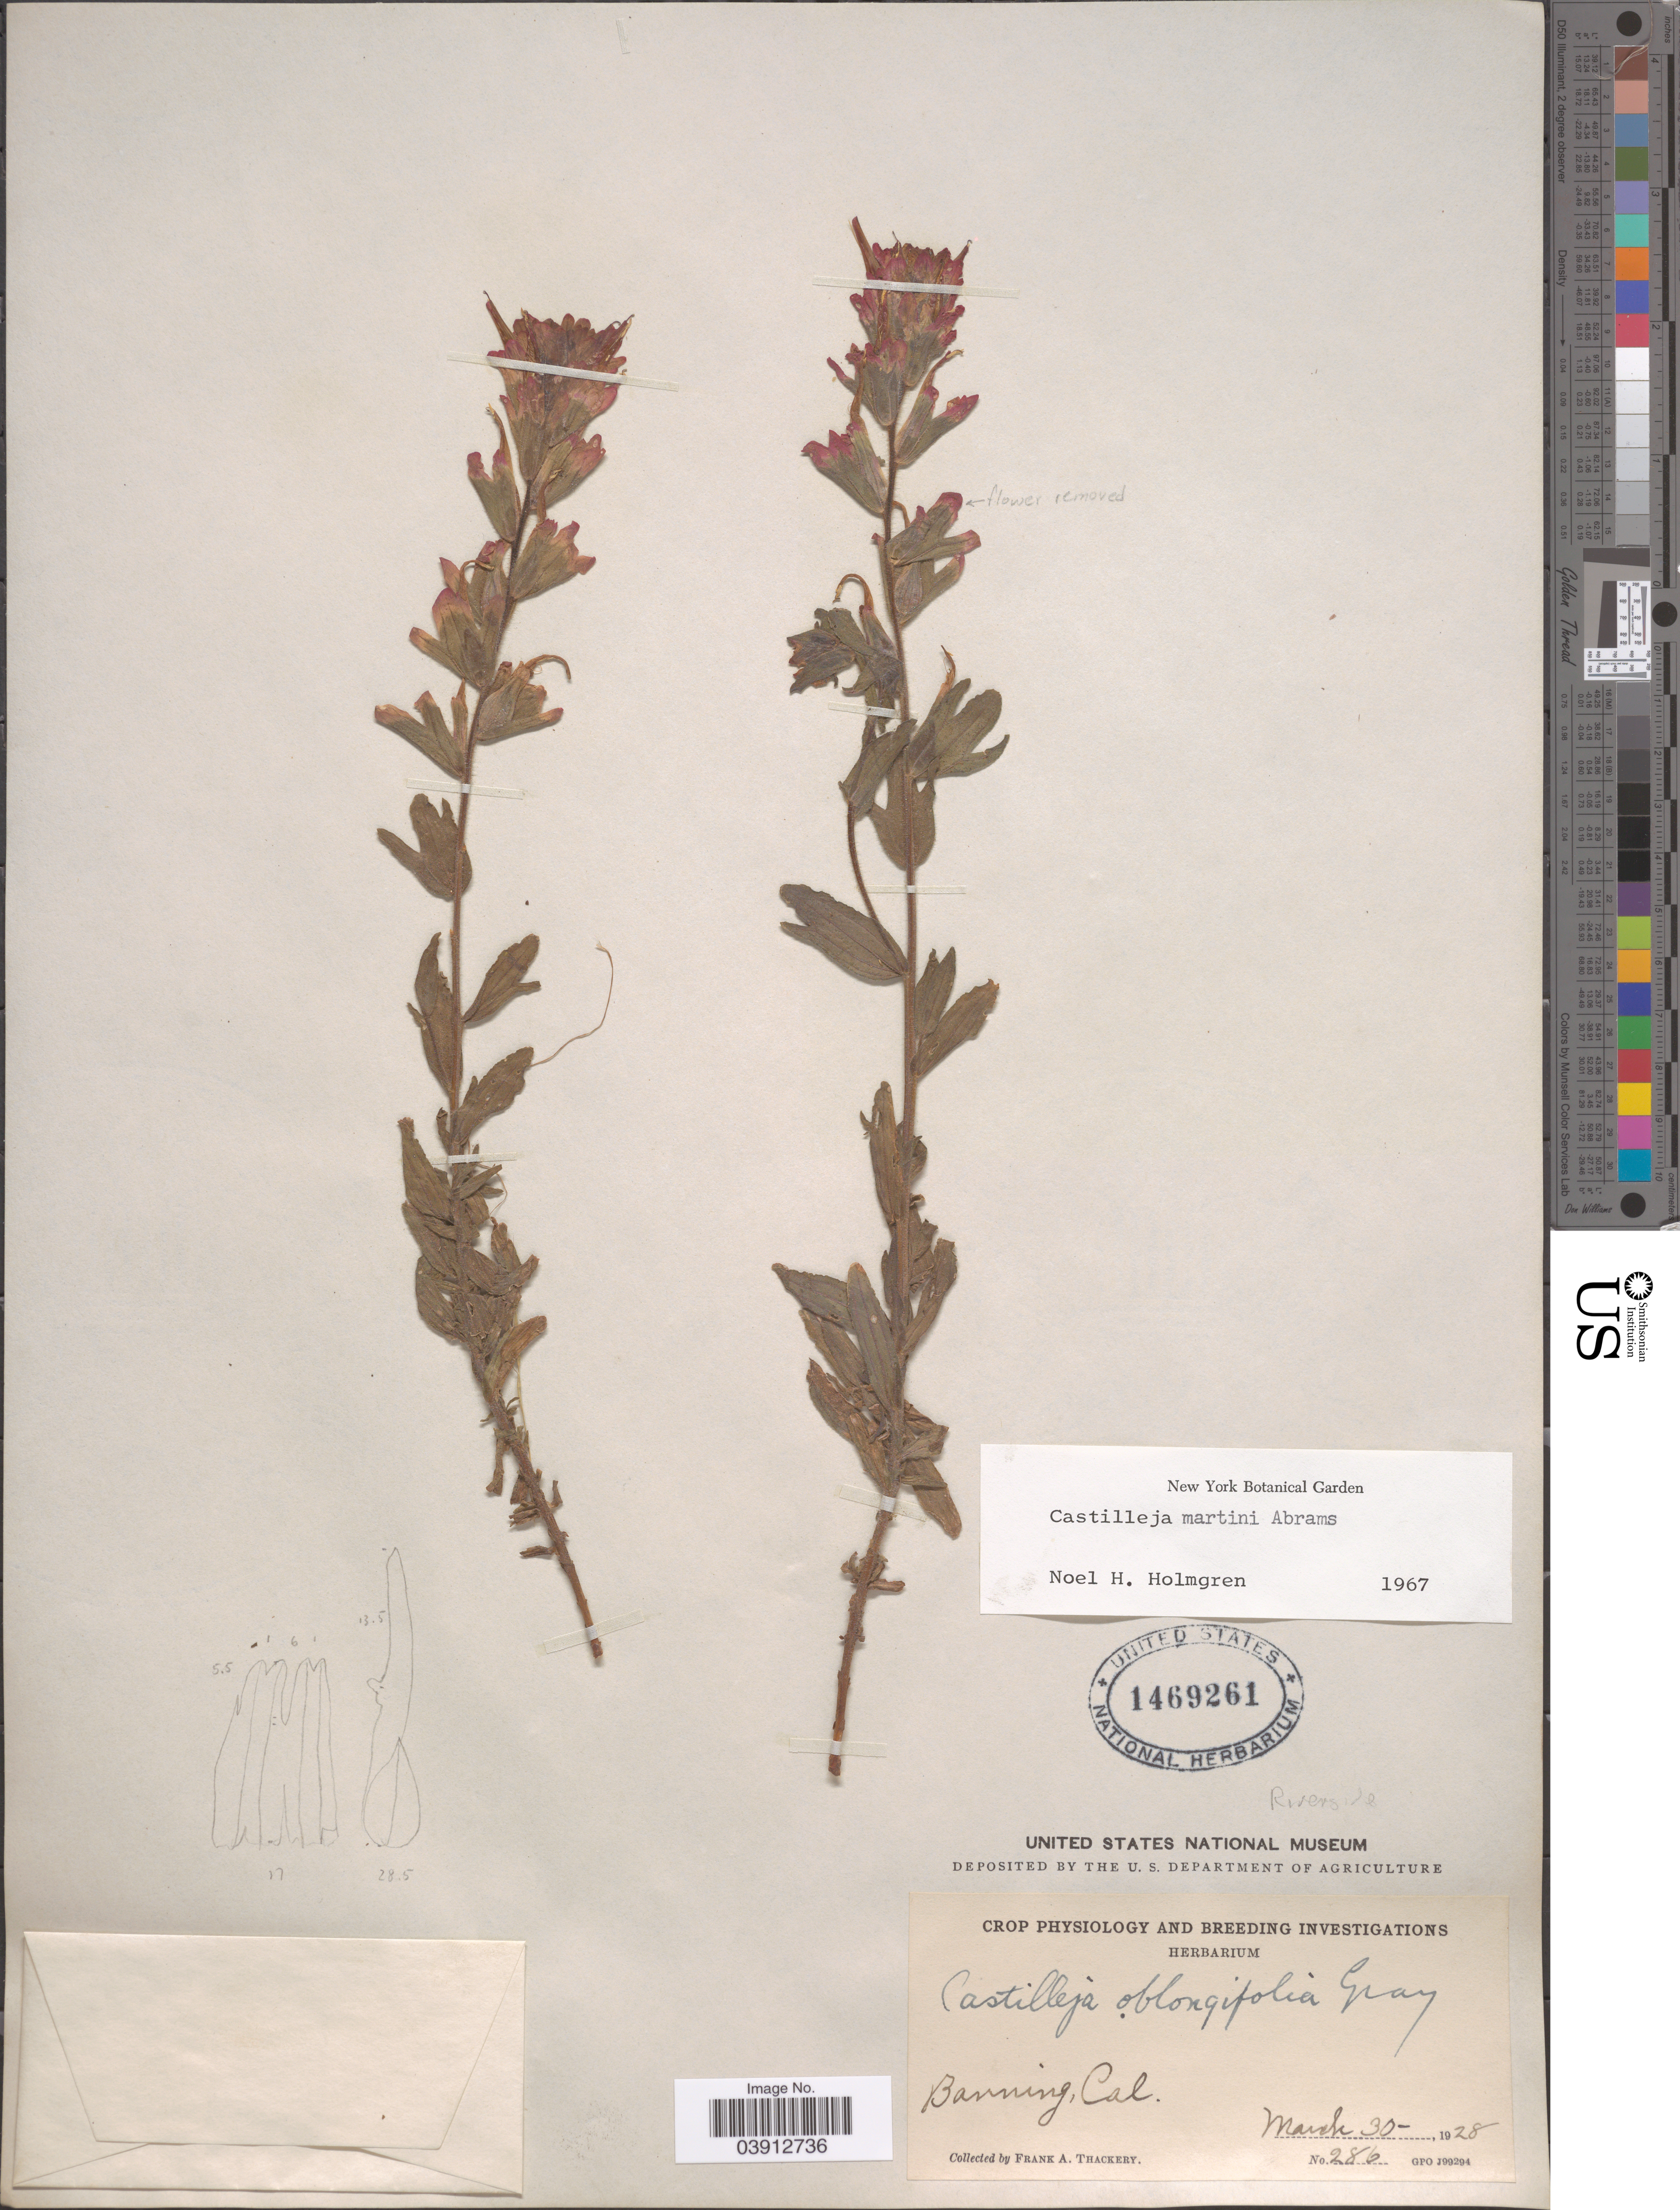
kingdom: Plantae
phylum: Tracheophyta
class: Magnoliopsida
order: Lamiales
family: Orobanchaceae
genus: Castilleja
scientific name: Castilleja martinii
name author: Abrams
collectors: F. Thackery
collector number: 286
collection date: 1928-03-30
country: United States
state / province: California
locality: Banning.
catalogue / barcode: US 1469261